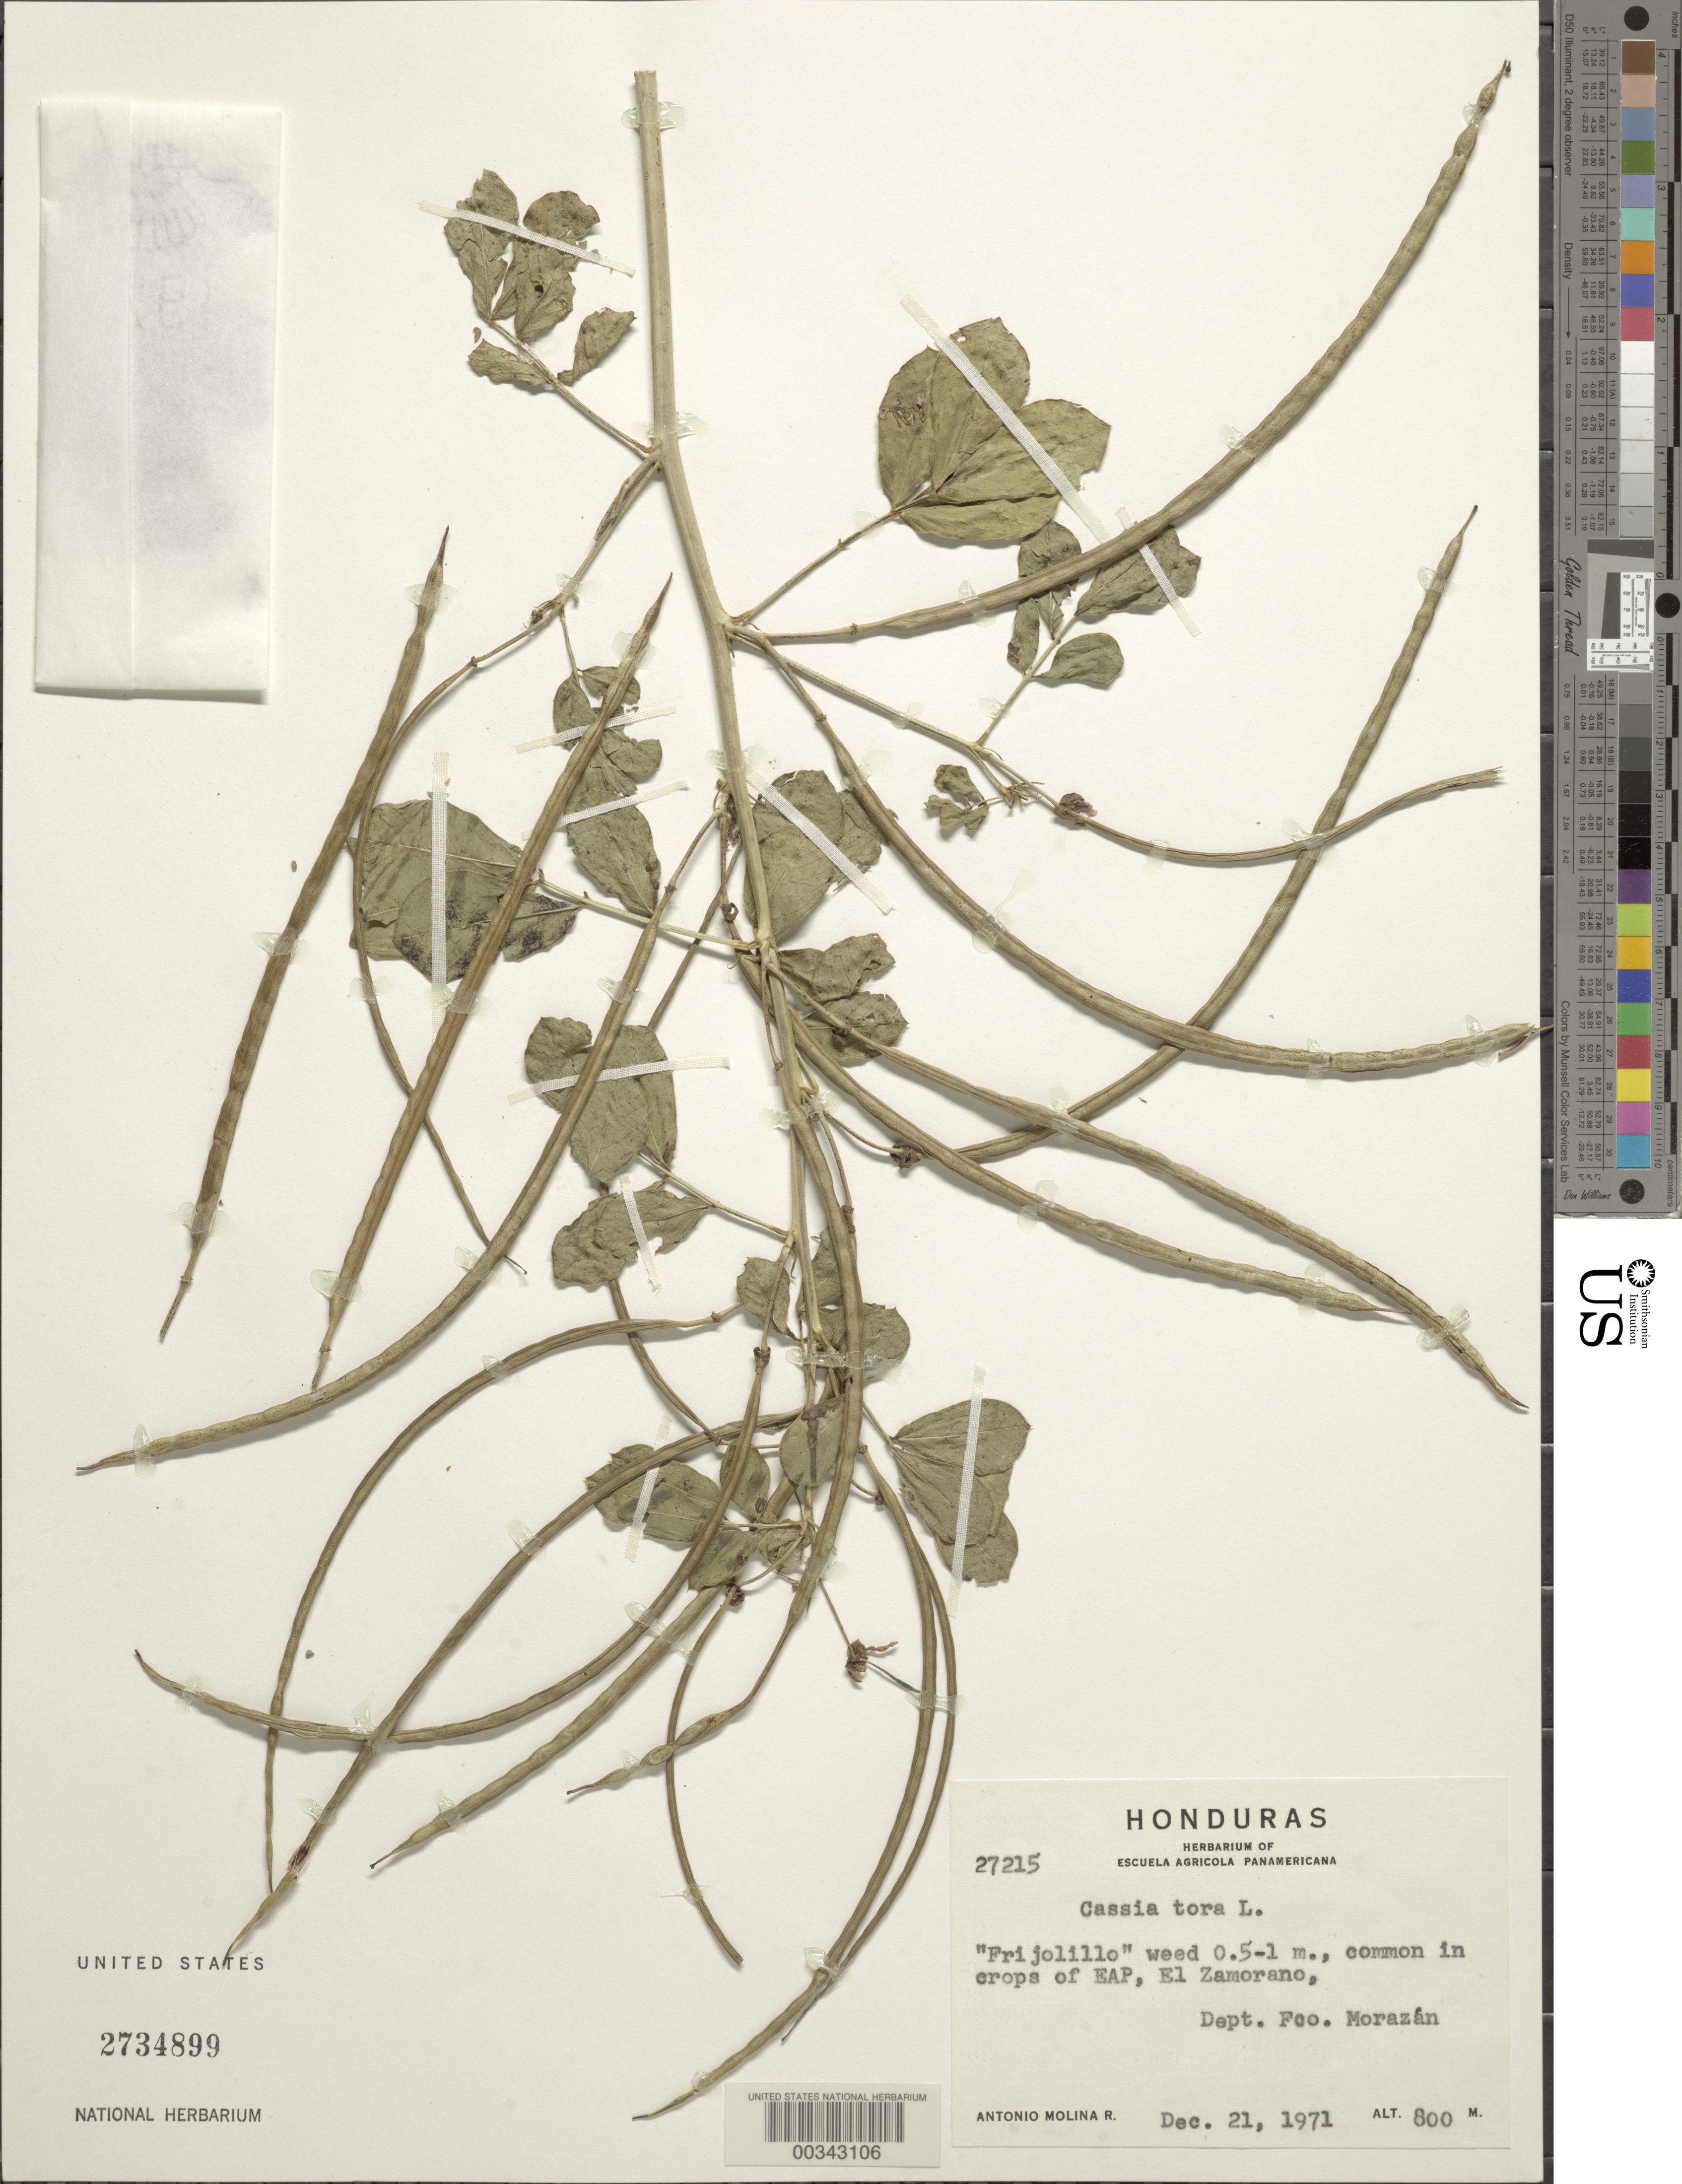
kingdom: Plantae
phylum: Tracheophyta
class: Magnoliopsida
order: Fabales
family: Fabaceae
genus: Senna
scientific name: Senna obtusifolia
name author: (L.) H.S. Irwin & Barneby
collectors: A. Molina R.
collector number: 27215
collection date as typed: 21 Dec 1971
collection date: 1971-12-21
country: Honduras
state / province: Fco. Morazán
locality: In crops of Escuela Agricola Panamericana, El Zamorano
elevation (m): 800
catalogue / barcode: US 2734899